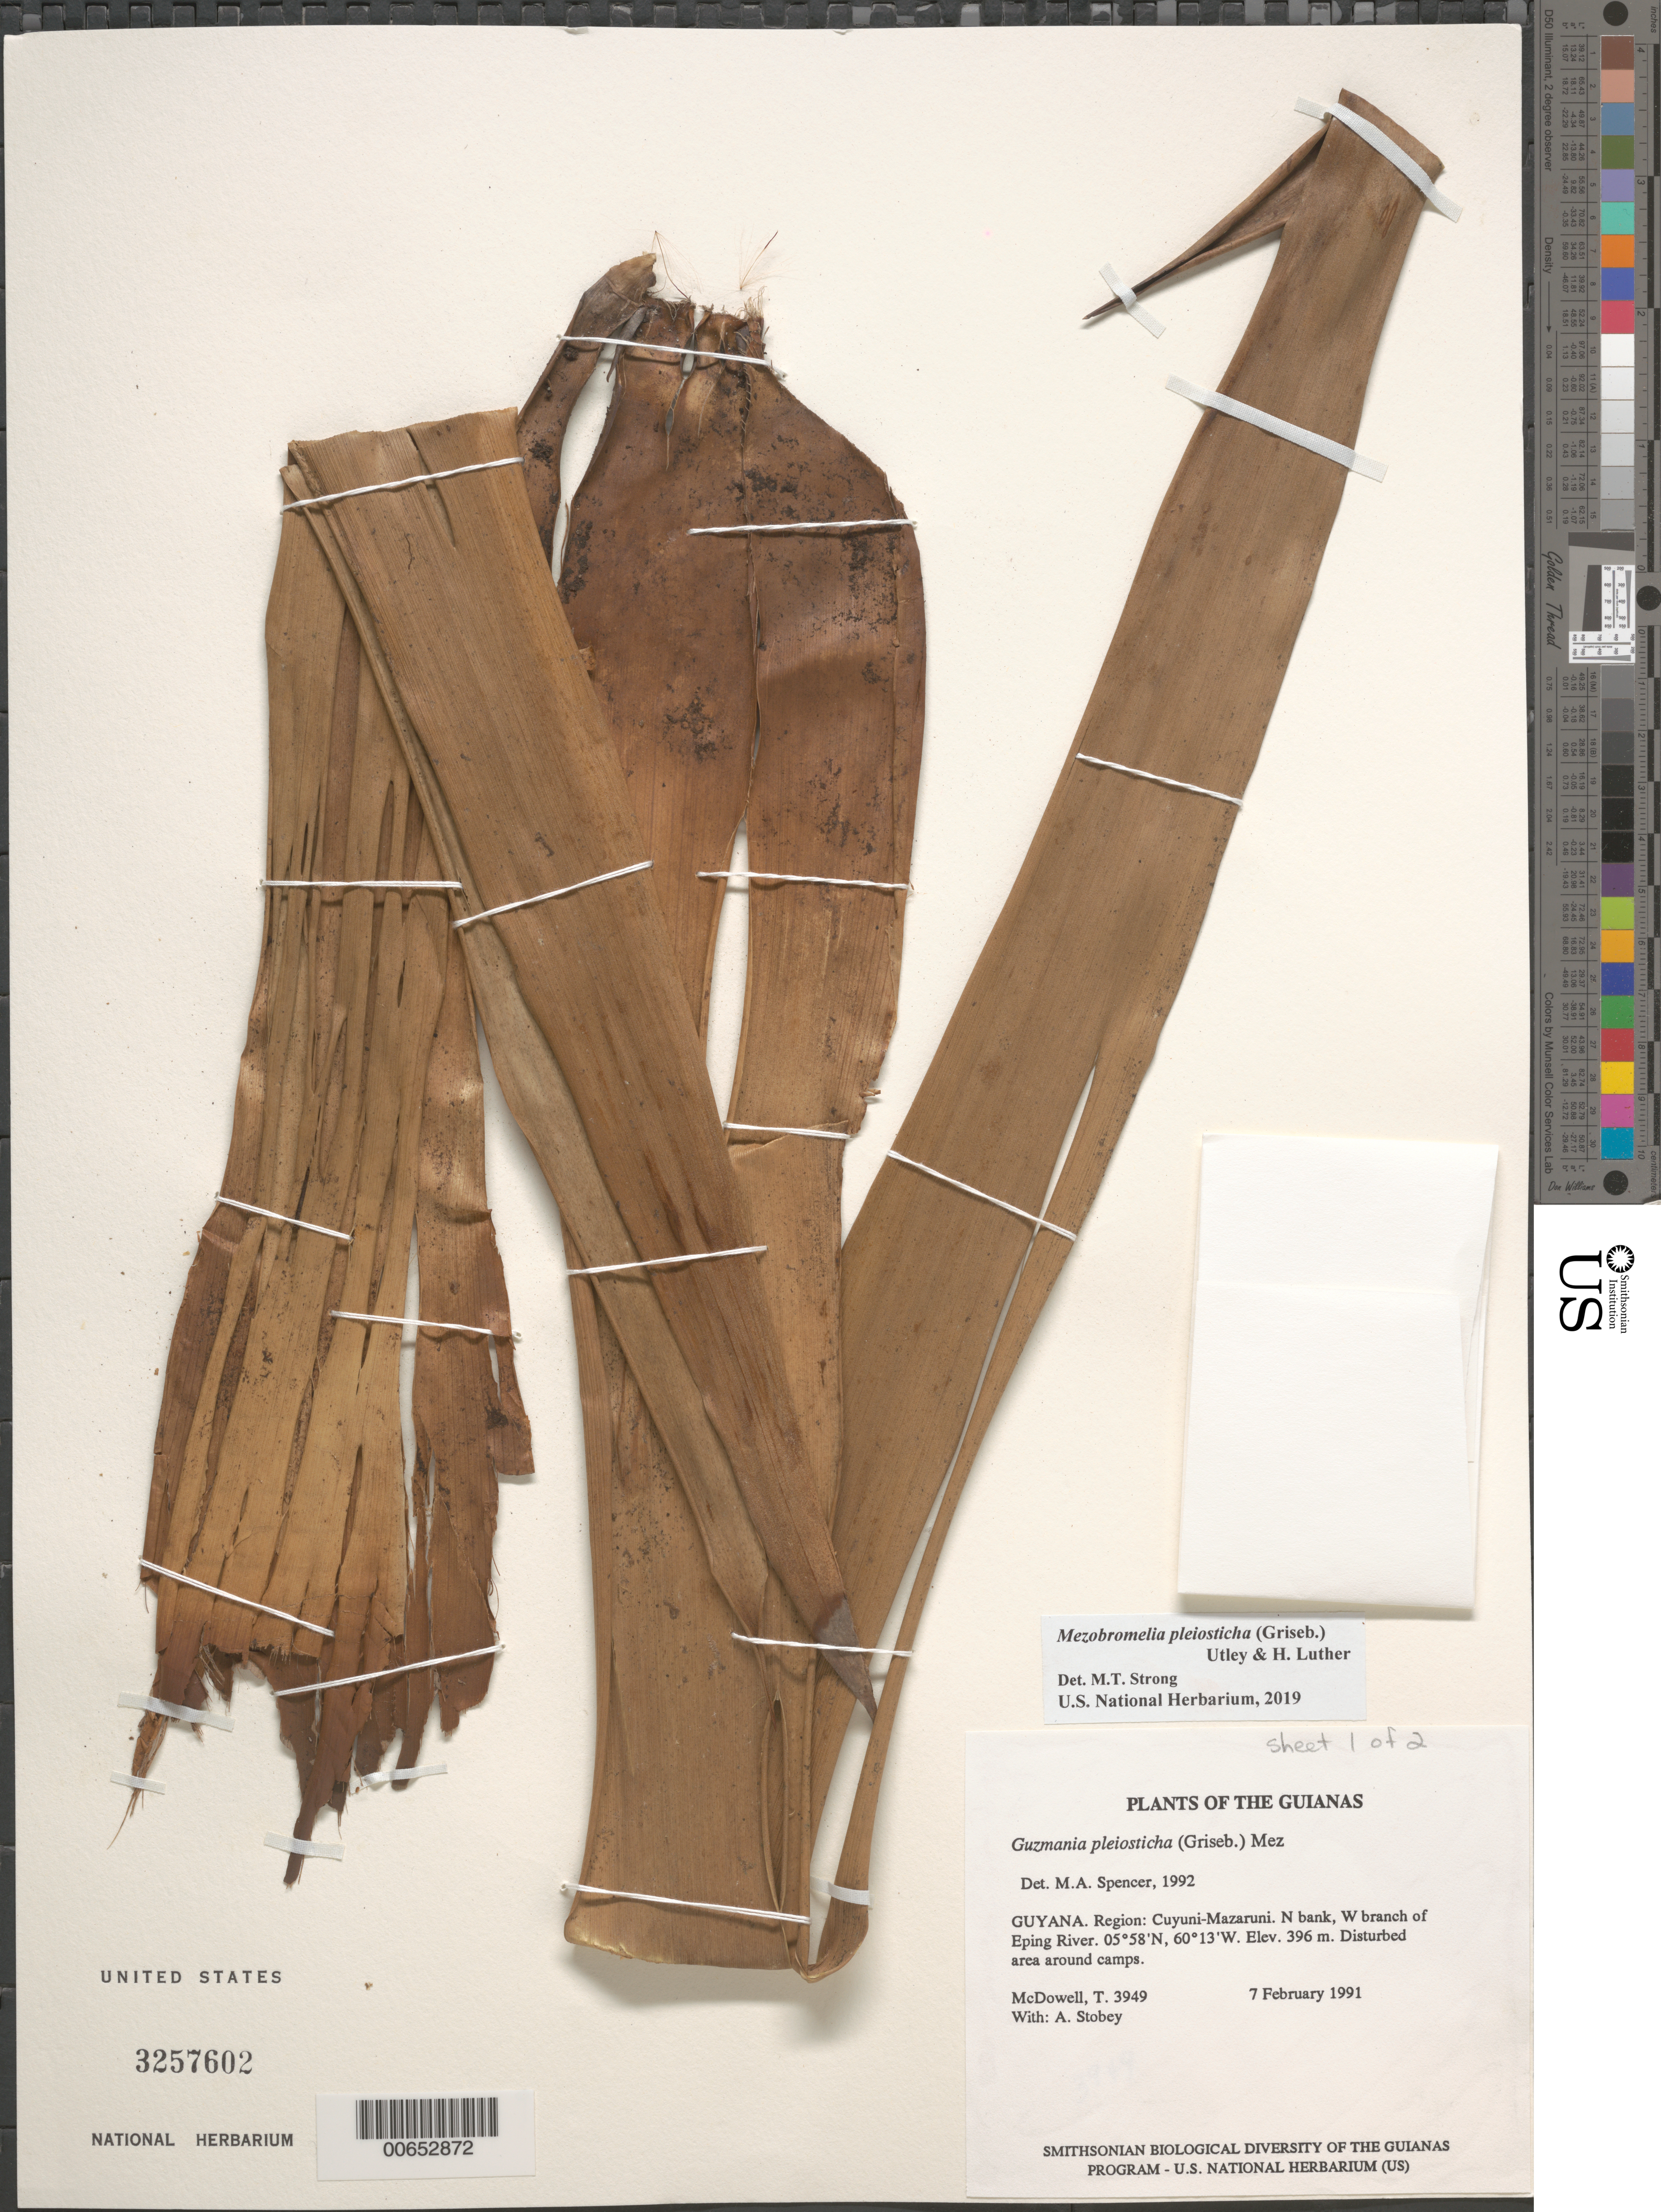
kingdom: Plantae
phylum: Tracheophyta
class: Liliopsida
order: Poales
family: Bromeliaceae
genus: Mezobromelia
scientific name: Mezobromelia pleiosticha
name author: (Griseb.) Utley & H. Luther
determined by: Strong, Mark T., (BOT), Smithsonian Institution - National Museum of Natural History (UNITED STATES)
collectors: T. McDowell & A. Stobey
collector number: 3949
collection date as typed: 7 February 1991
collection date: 1991-02-07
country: Guyana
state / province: Cuyuni-Mazaruni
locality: N bank, W branch of Eping River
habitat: Disturbed area around camps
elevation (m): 396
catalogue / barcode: US 3257602